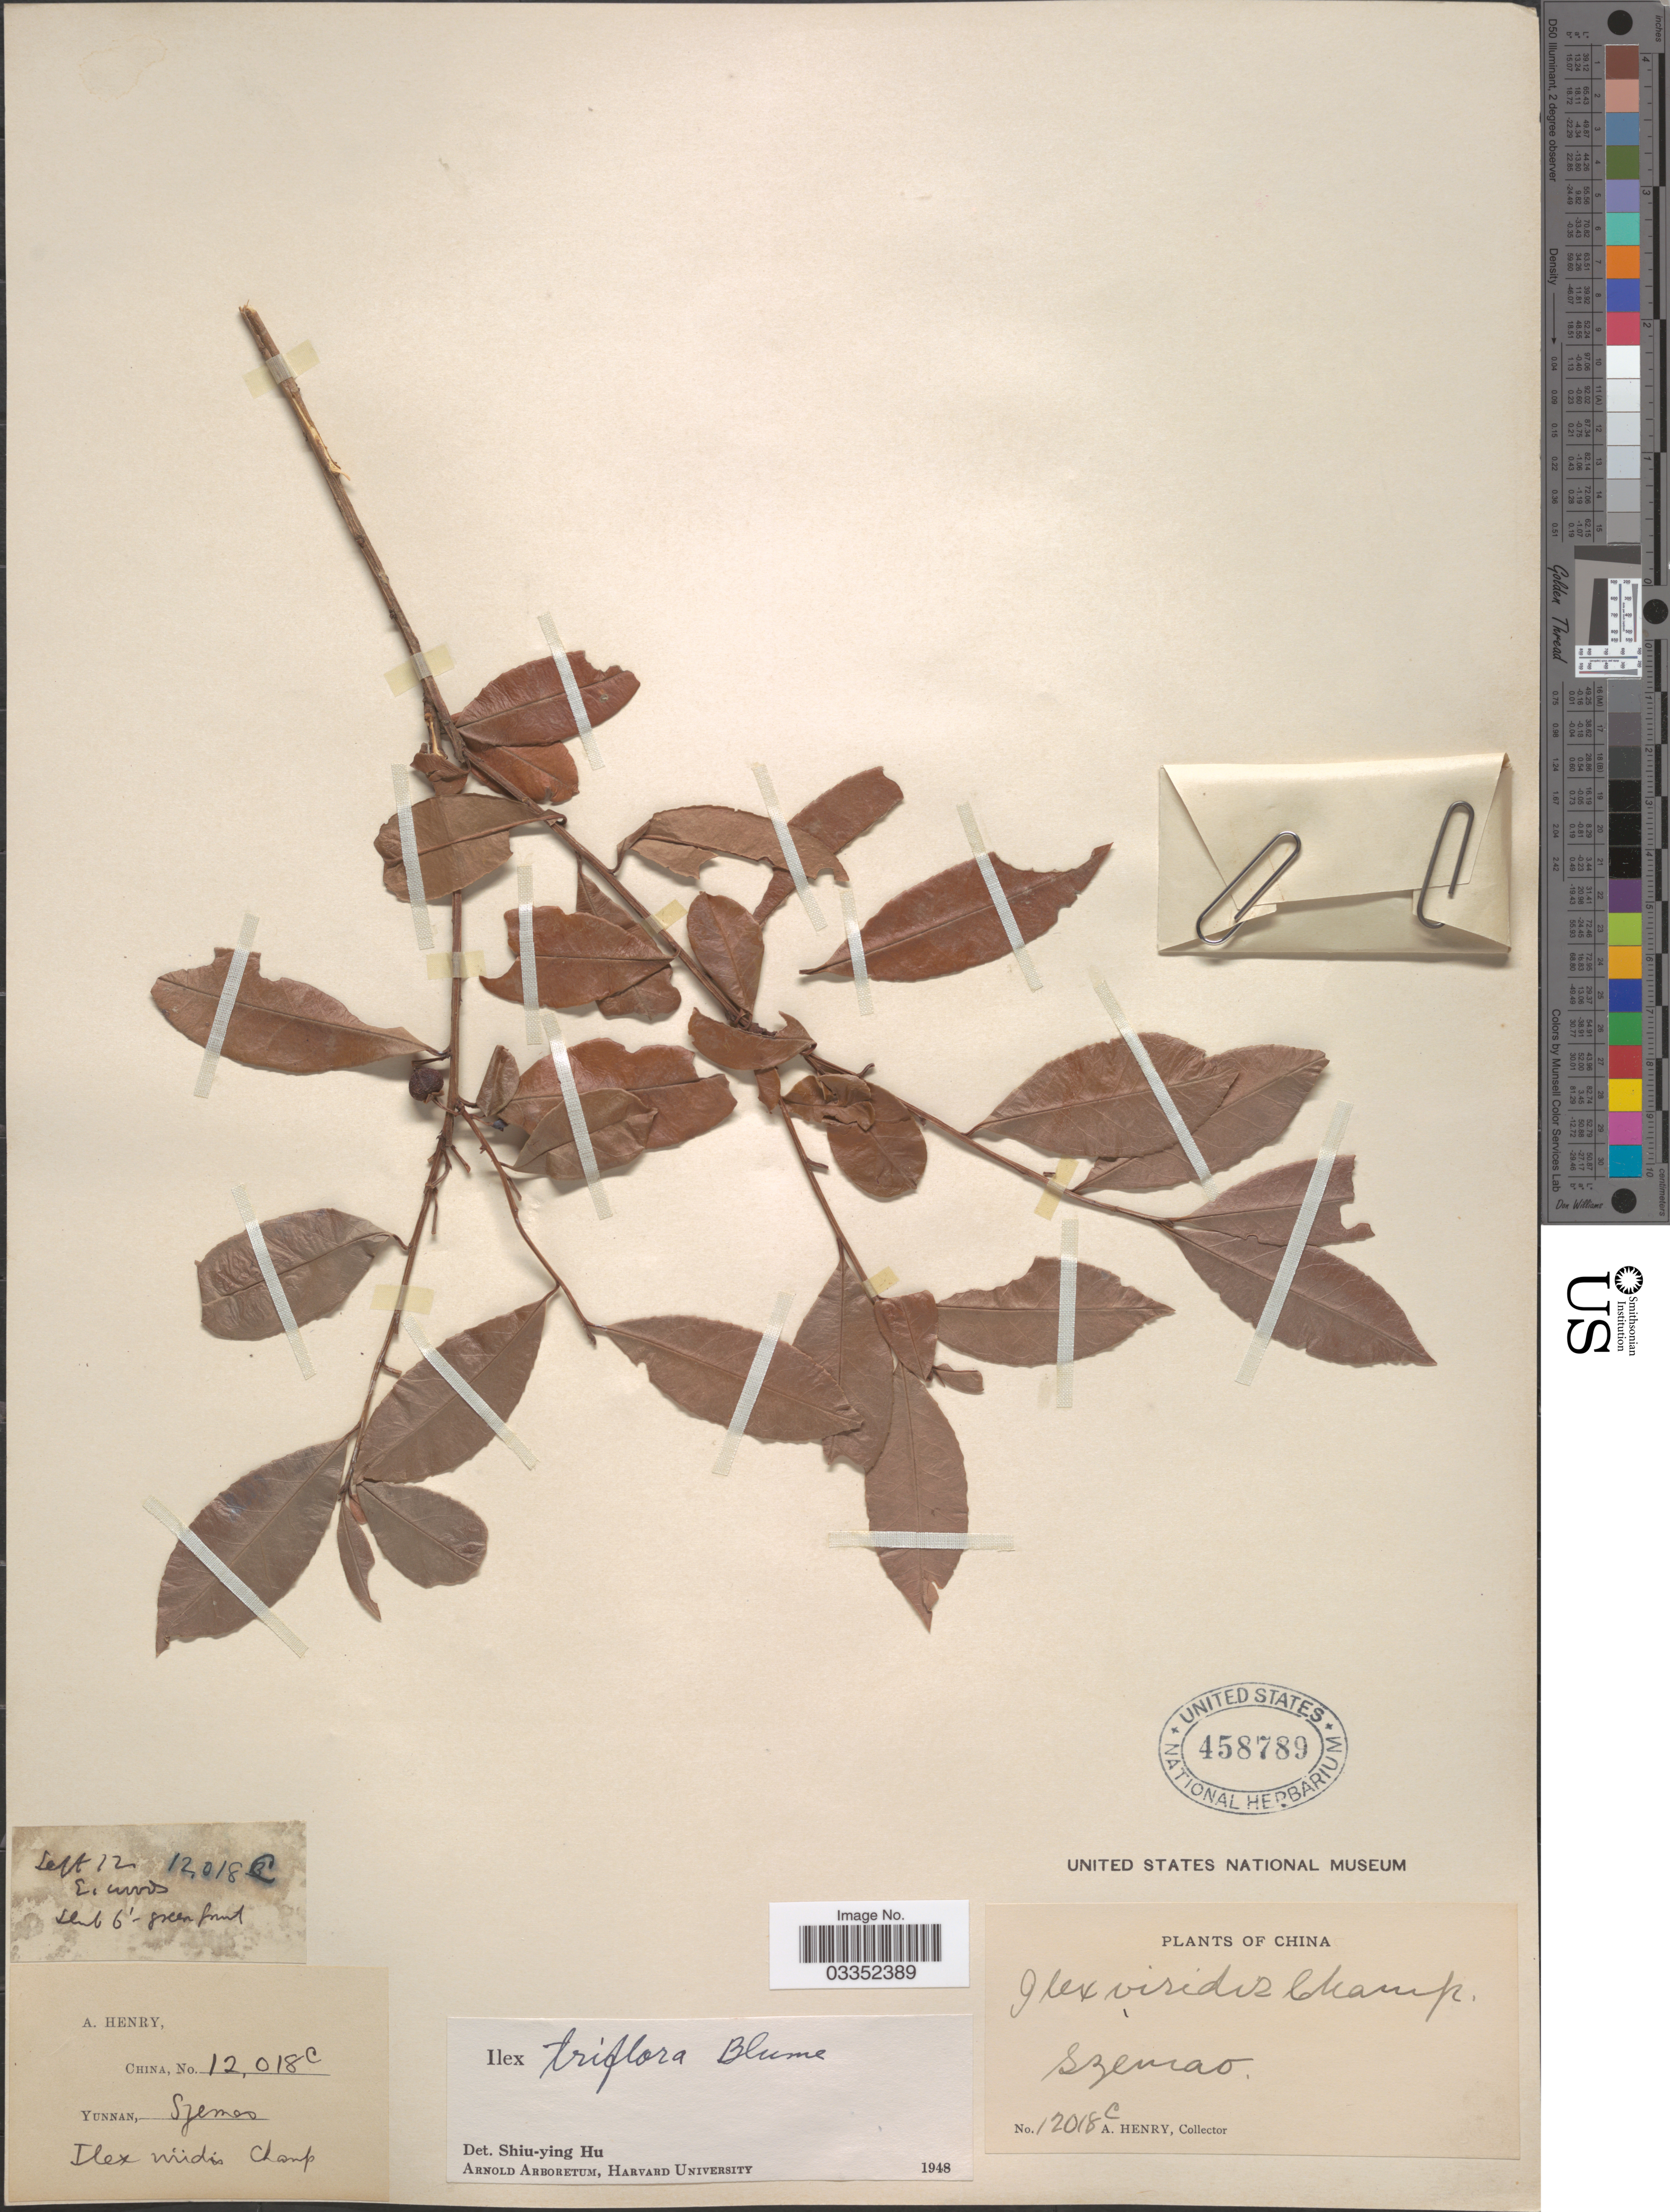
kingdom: Plantae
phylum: Tracheophyta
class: Magnoliopsida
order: Aquifoliales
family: Aquifoliaceae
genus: Ilex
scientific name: Ilex triflora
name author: Blume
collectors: A. Henry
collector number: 12018 C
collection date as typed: Transcribed d/m/y: /9/12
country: China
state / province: Yunnan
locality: Szemao.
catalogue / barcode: US 458789